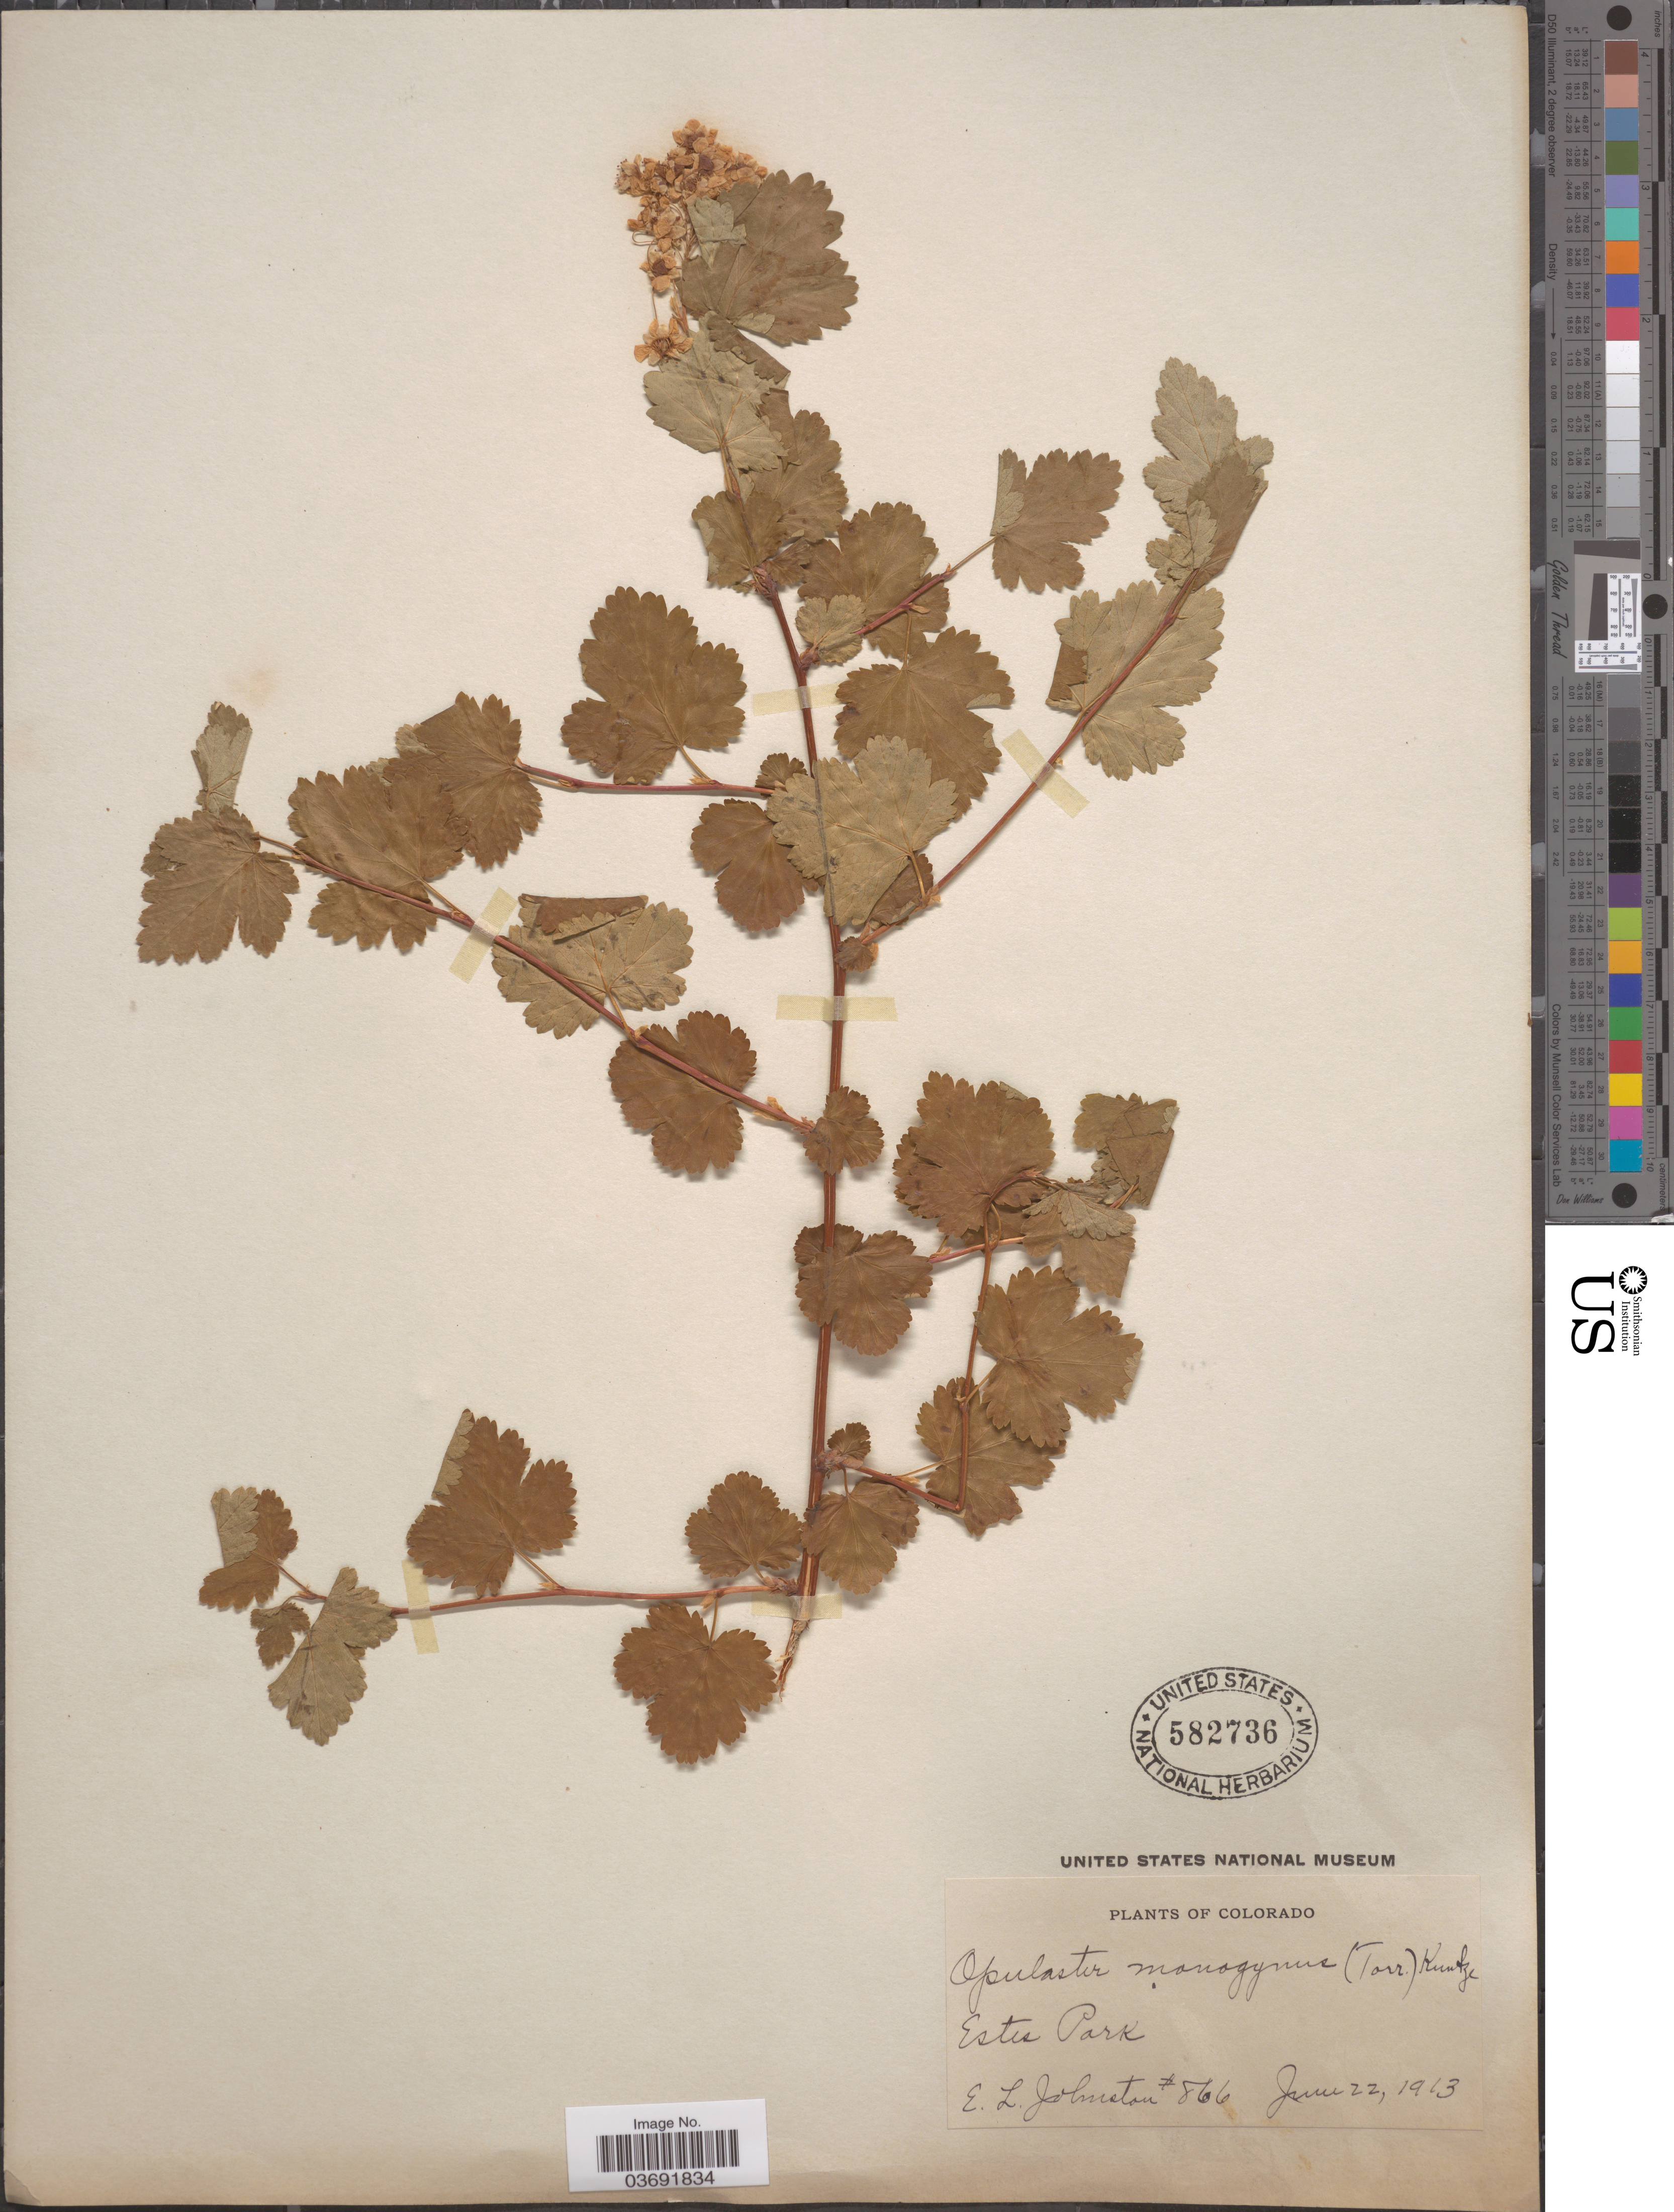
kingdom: Plantae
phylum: Tracheophyta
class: Magnoliopsida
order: Rosales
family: Rosaceae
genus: Physocarpus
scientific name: Physocarpus monogynus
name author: (Torr.) J.M. Coult.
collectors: E. L. Johnston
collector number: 866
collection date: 1913-06-22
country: United States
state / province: Colorado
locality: Estes Park.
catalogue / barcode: US 582736